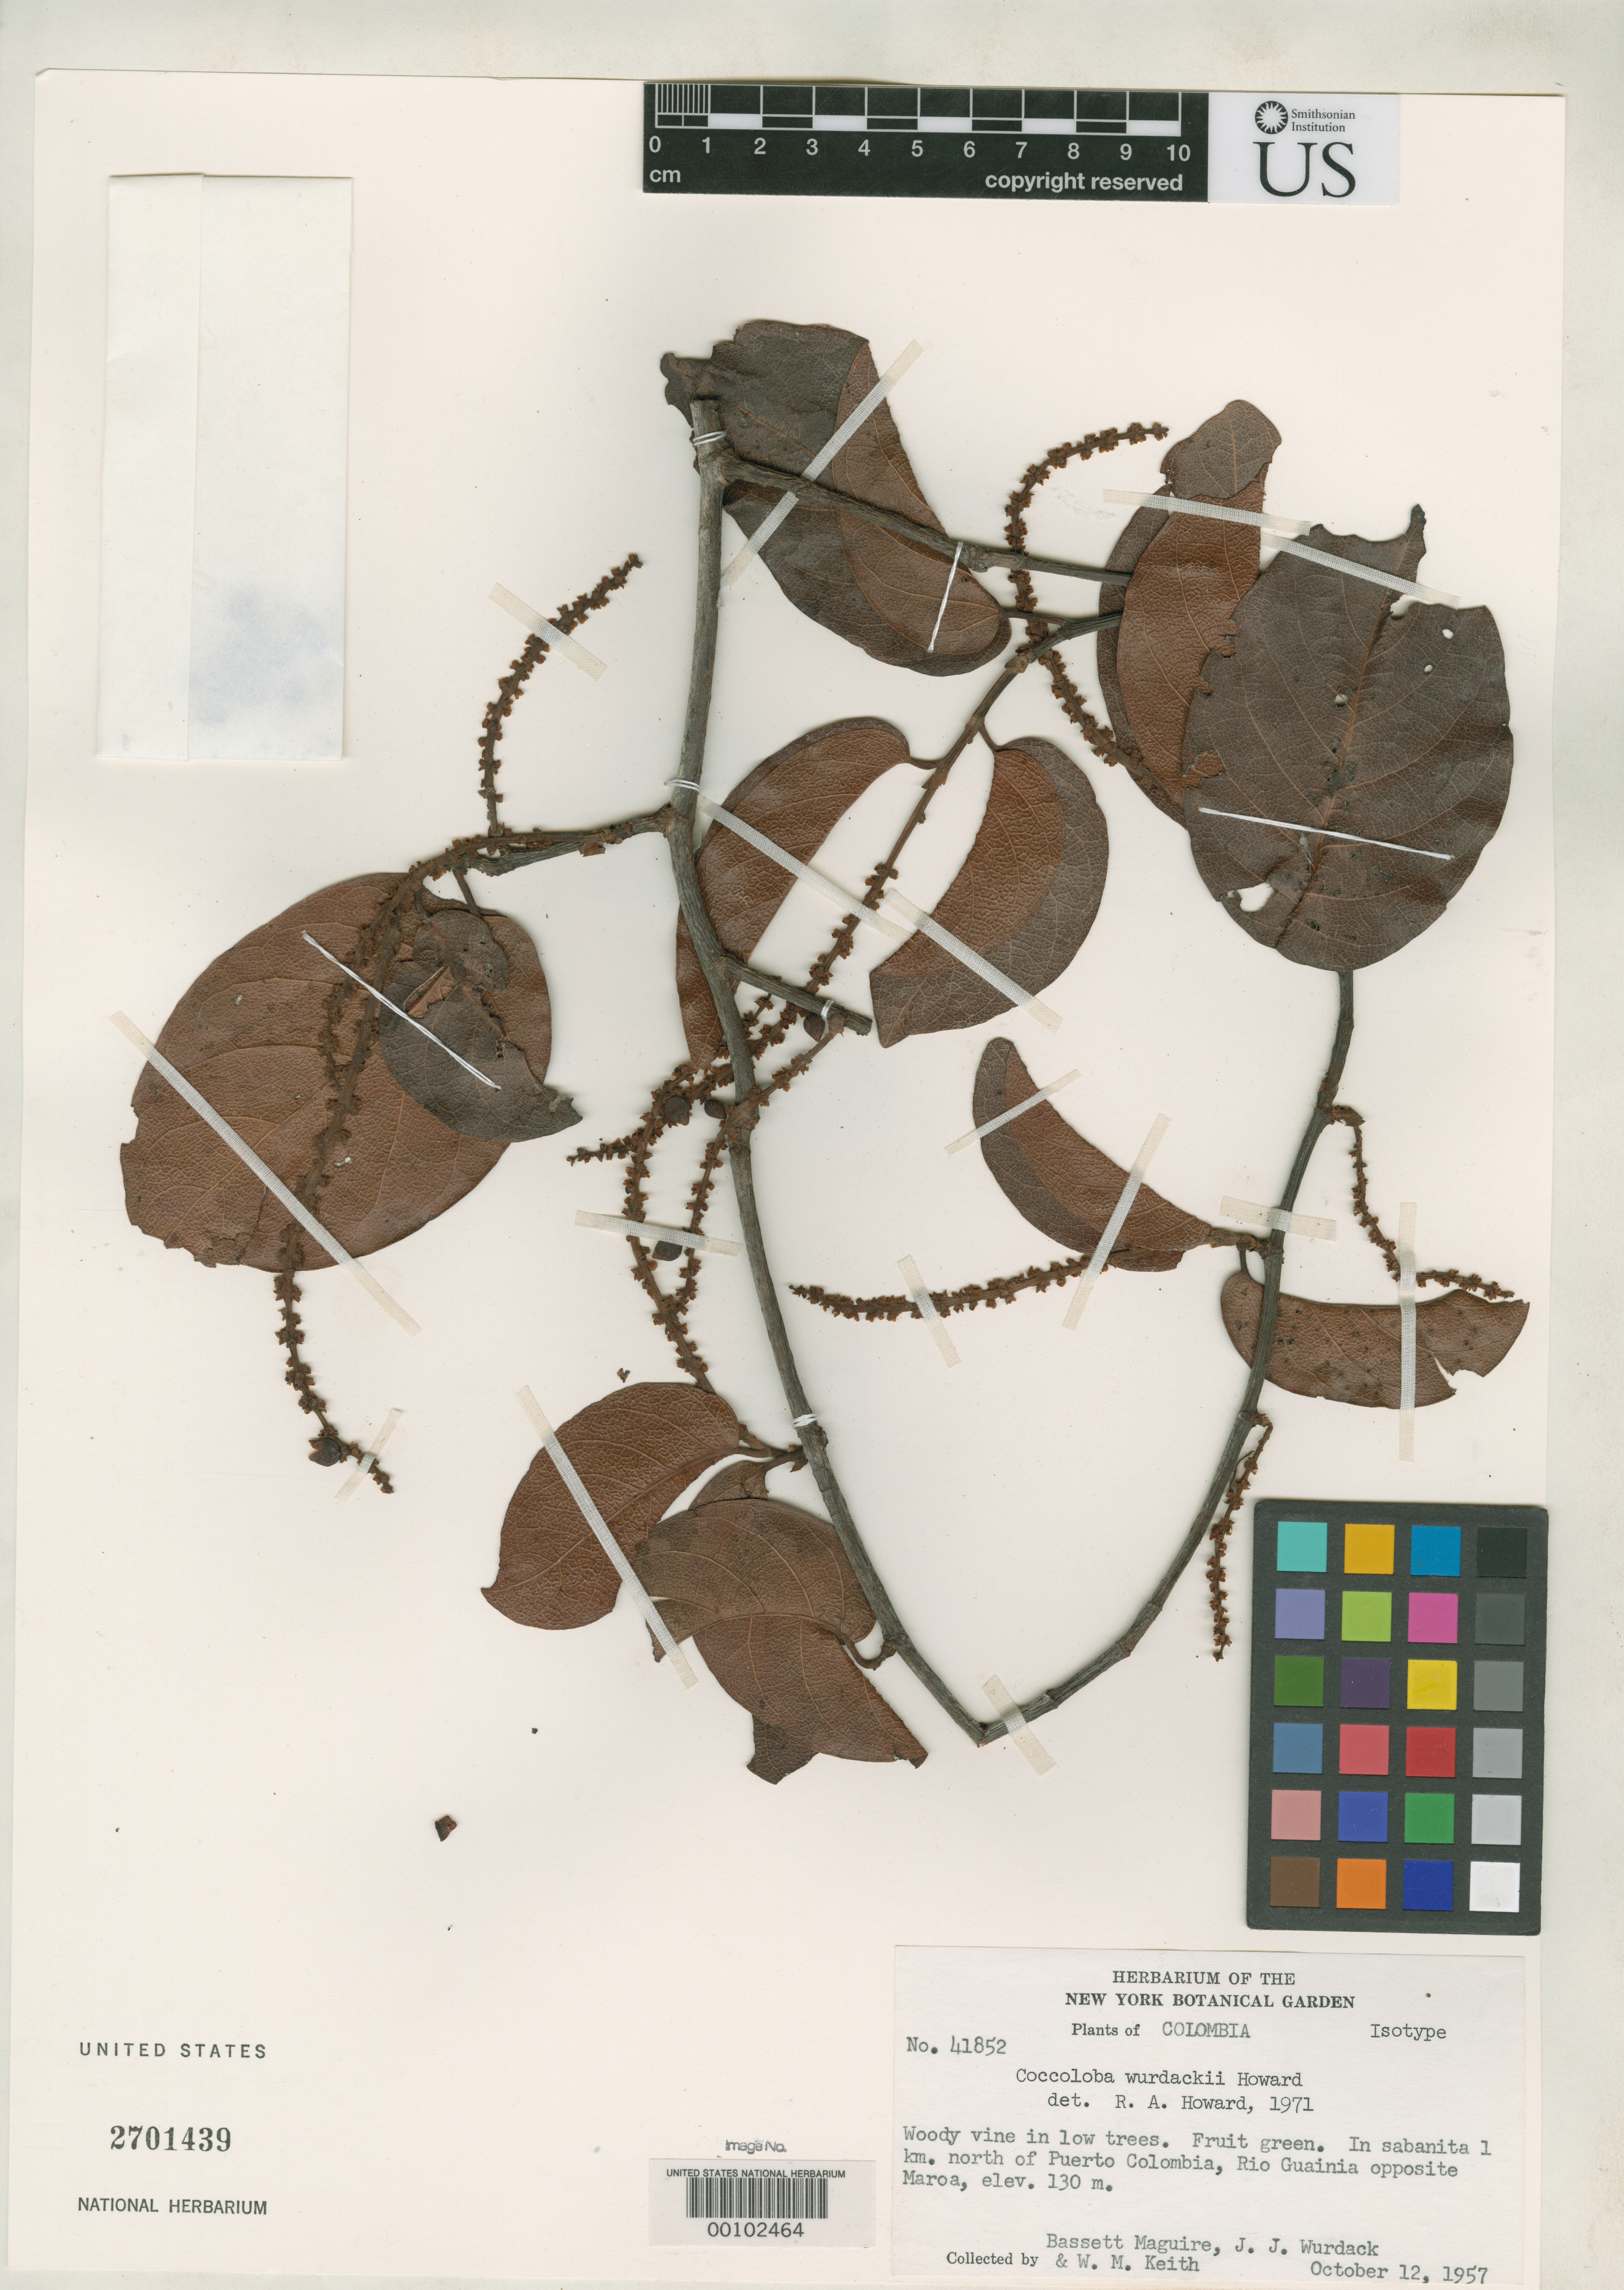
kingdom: Plantae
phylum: Tracheophyta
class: Magnoliopsida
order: Caryophyllales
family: Polygonaceae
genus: Coccoloba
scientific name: Coccoloba wurdackii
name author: R.A. Howard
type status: Isotype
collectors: B. Maguire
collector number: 41852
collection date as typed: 12 Oct 1957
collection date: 1957-10-12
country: Colombia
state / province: Guainía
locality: N of Puerto Colombia, Rio Guainia opposite Maroa; alt. 130 m.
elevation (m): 130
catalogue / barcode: US 2701439